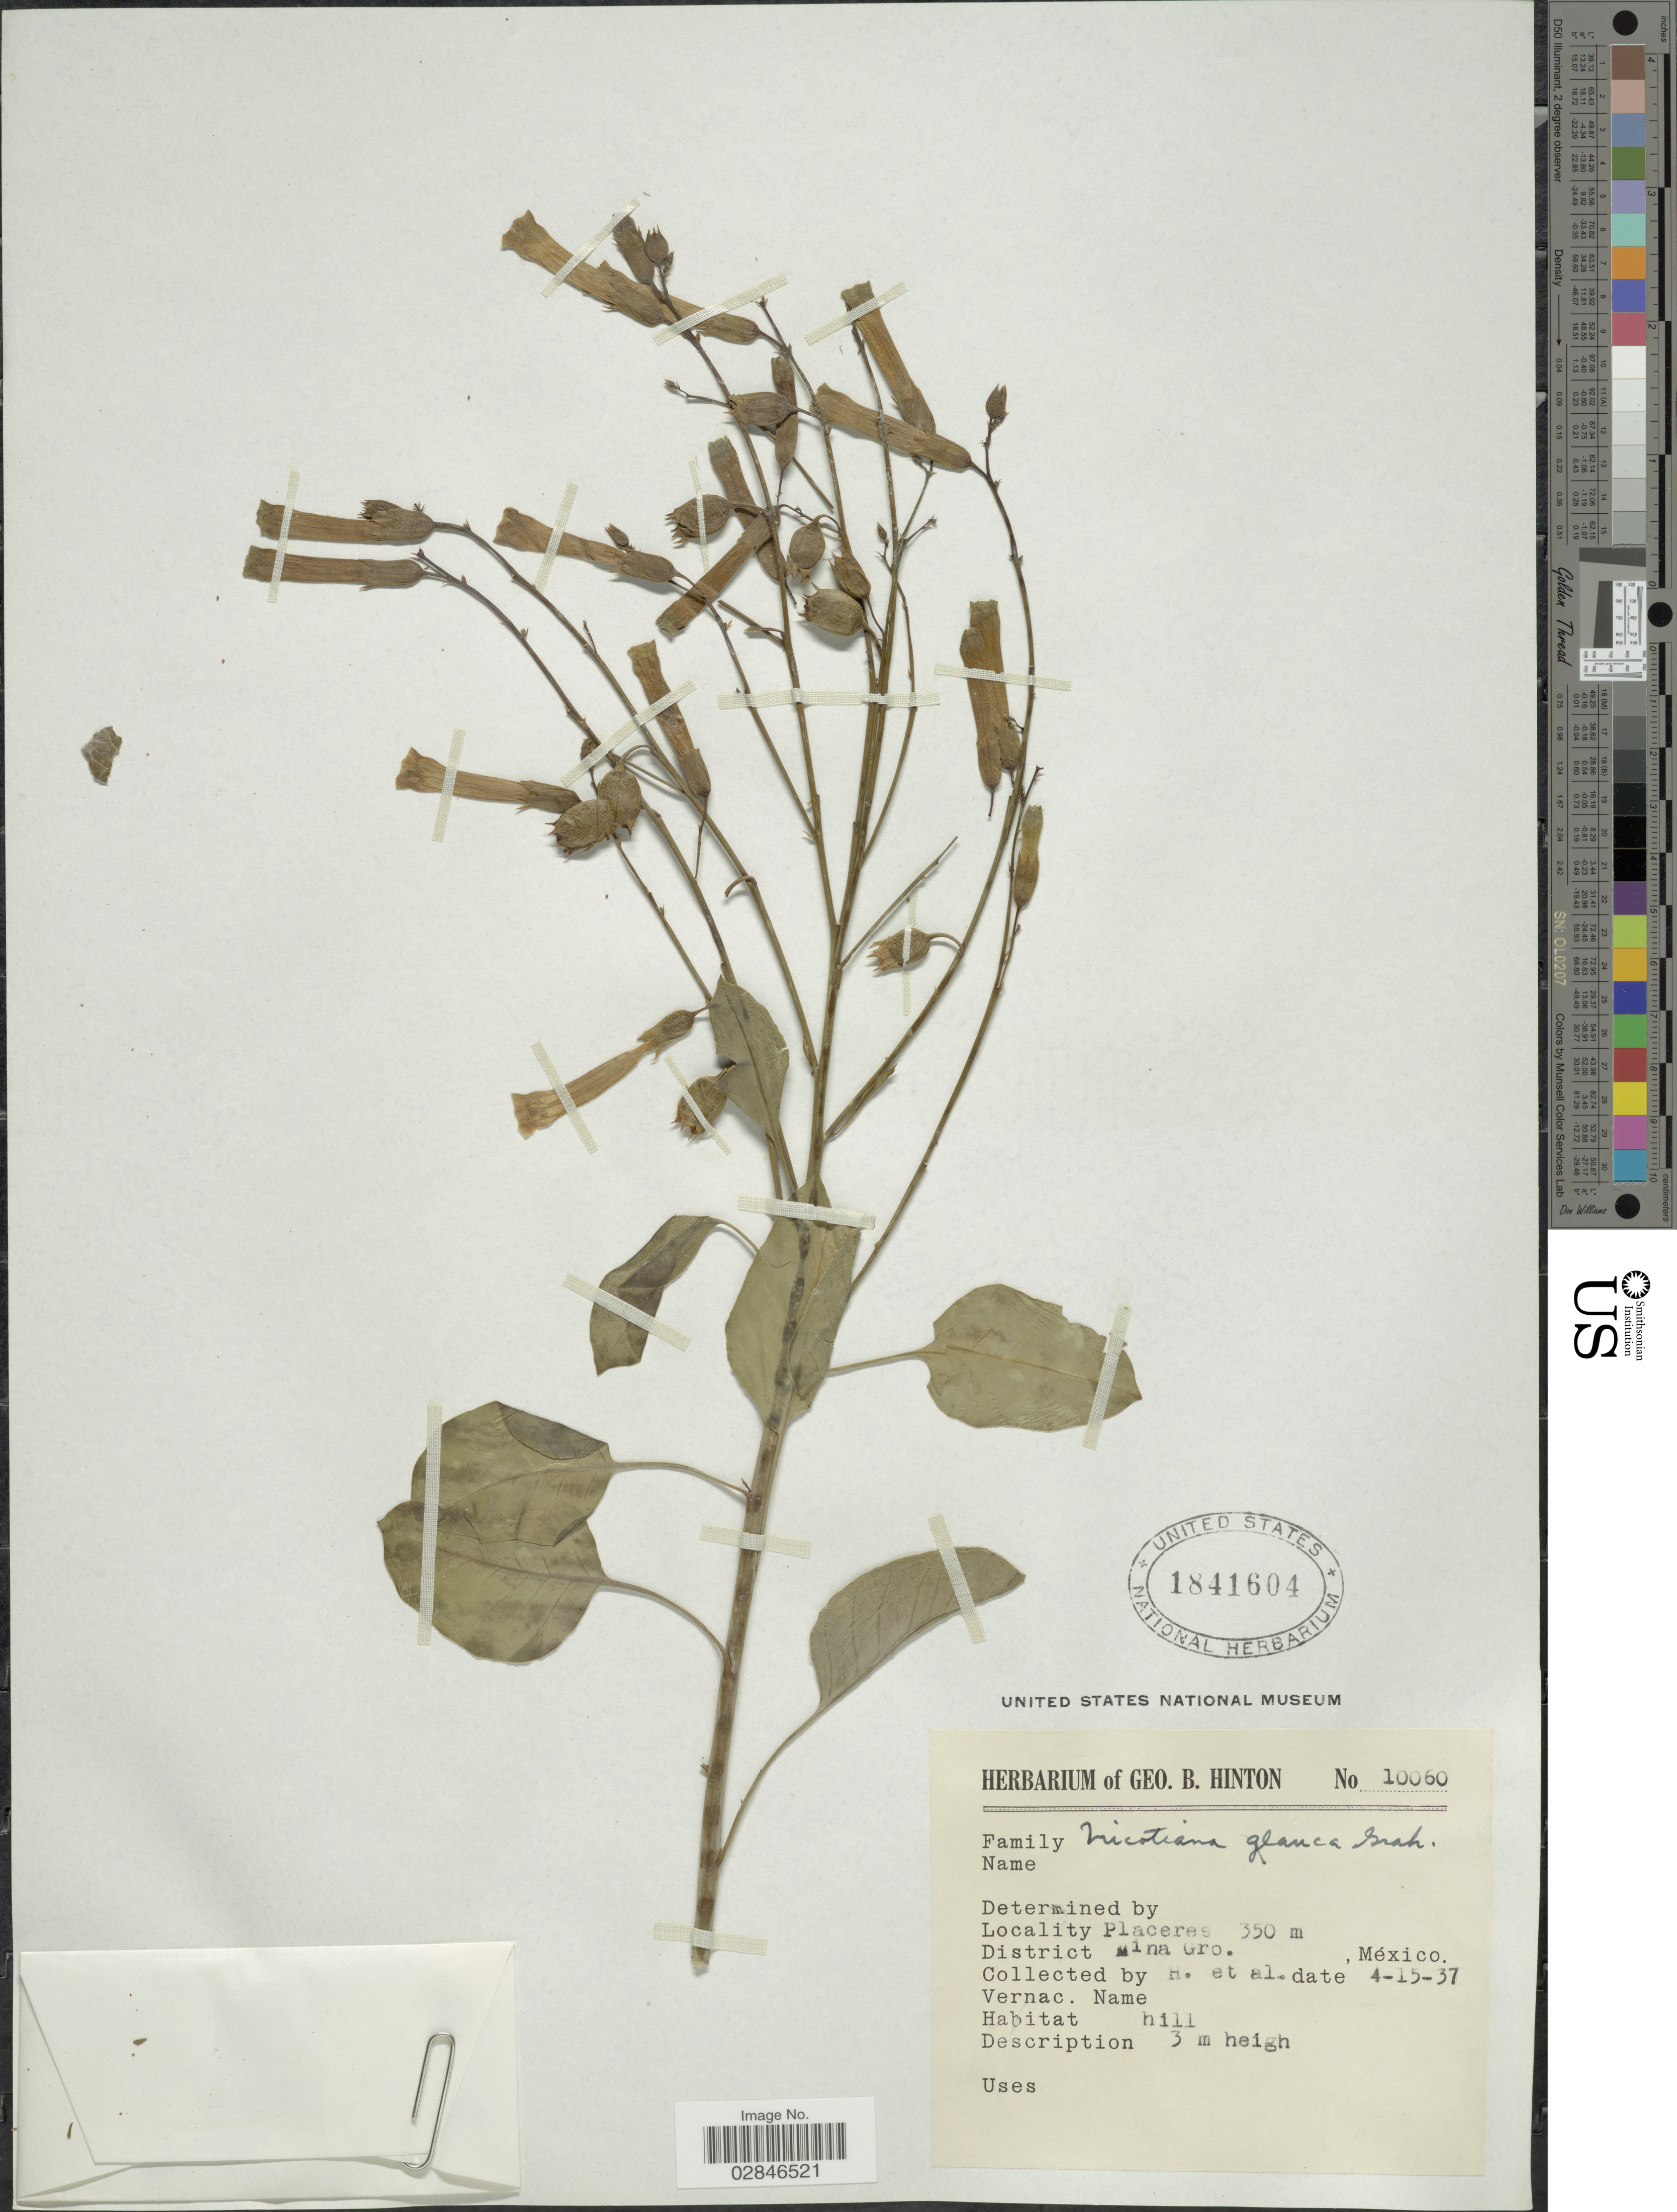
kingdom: Plantae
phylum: Tracheophyta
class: Magnoliopsida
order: Solanales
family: Solanaceae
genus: Nicotiana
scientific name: Nicotiana glauca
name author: Graham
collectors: G. B. Hinton & et al.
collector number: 10060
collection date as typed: Transcribed d/m/y: 15/4/37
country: Mexico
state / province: Guerrero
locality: Placeres, District Mina.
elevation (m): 350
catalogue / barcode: US 1841604